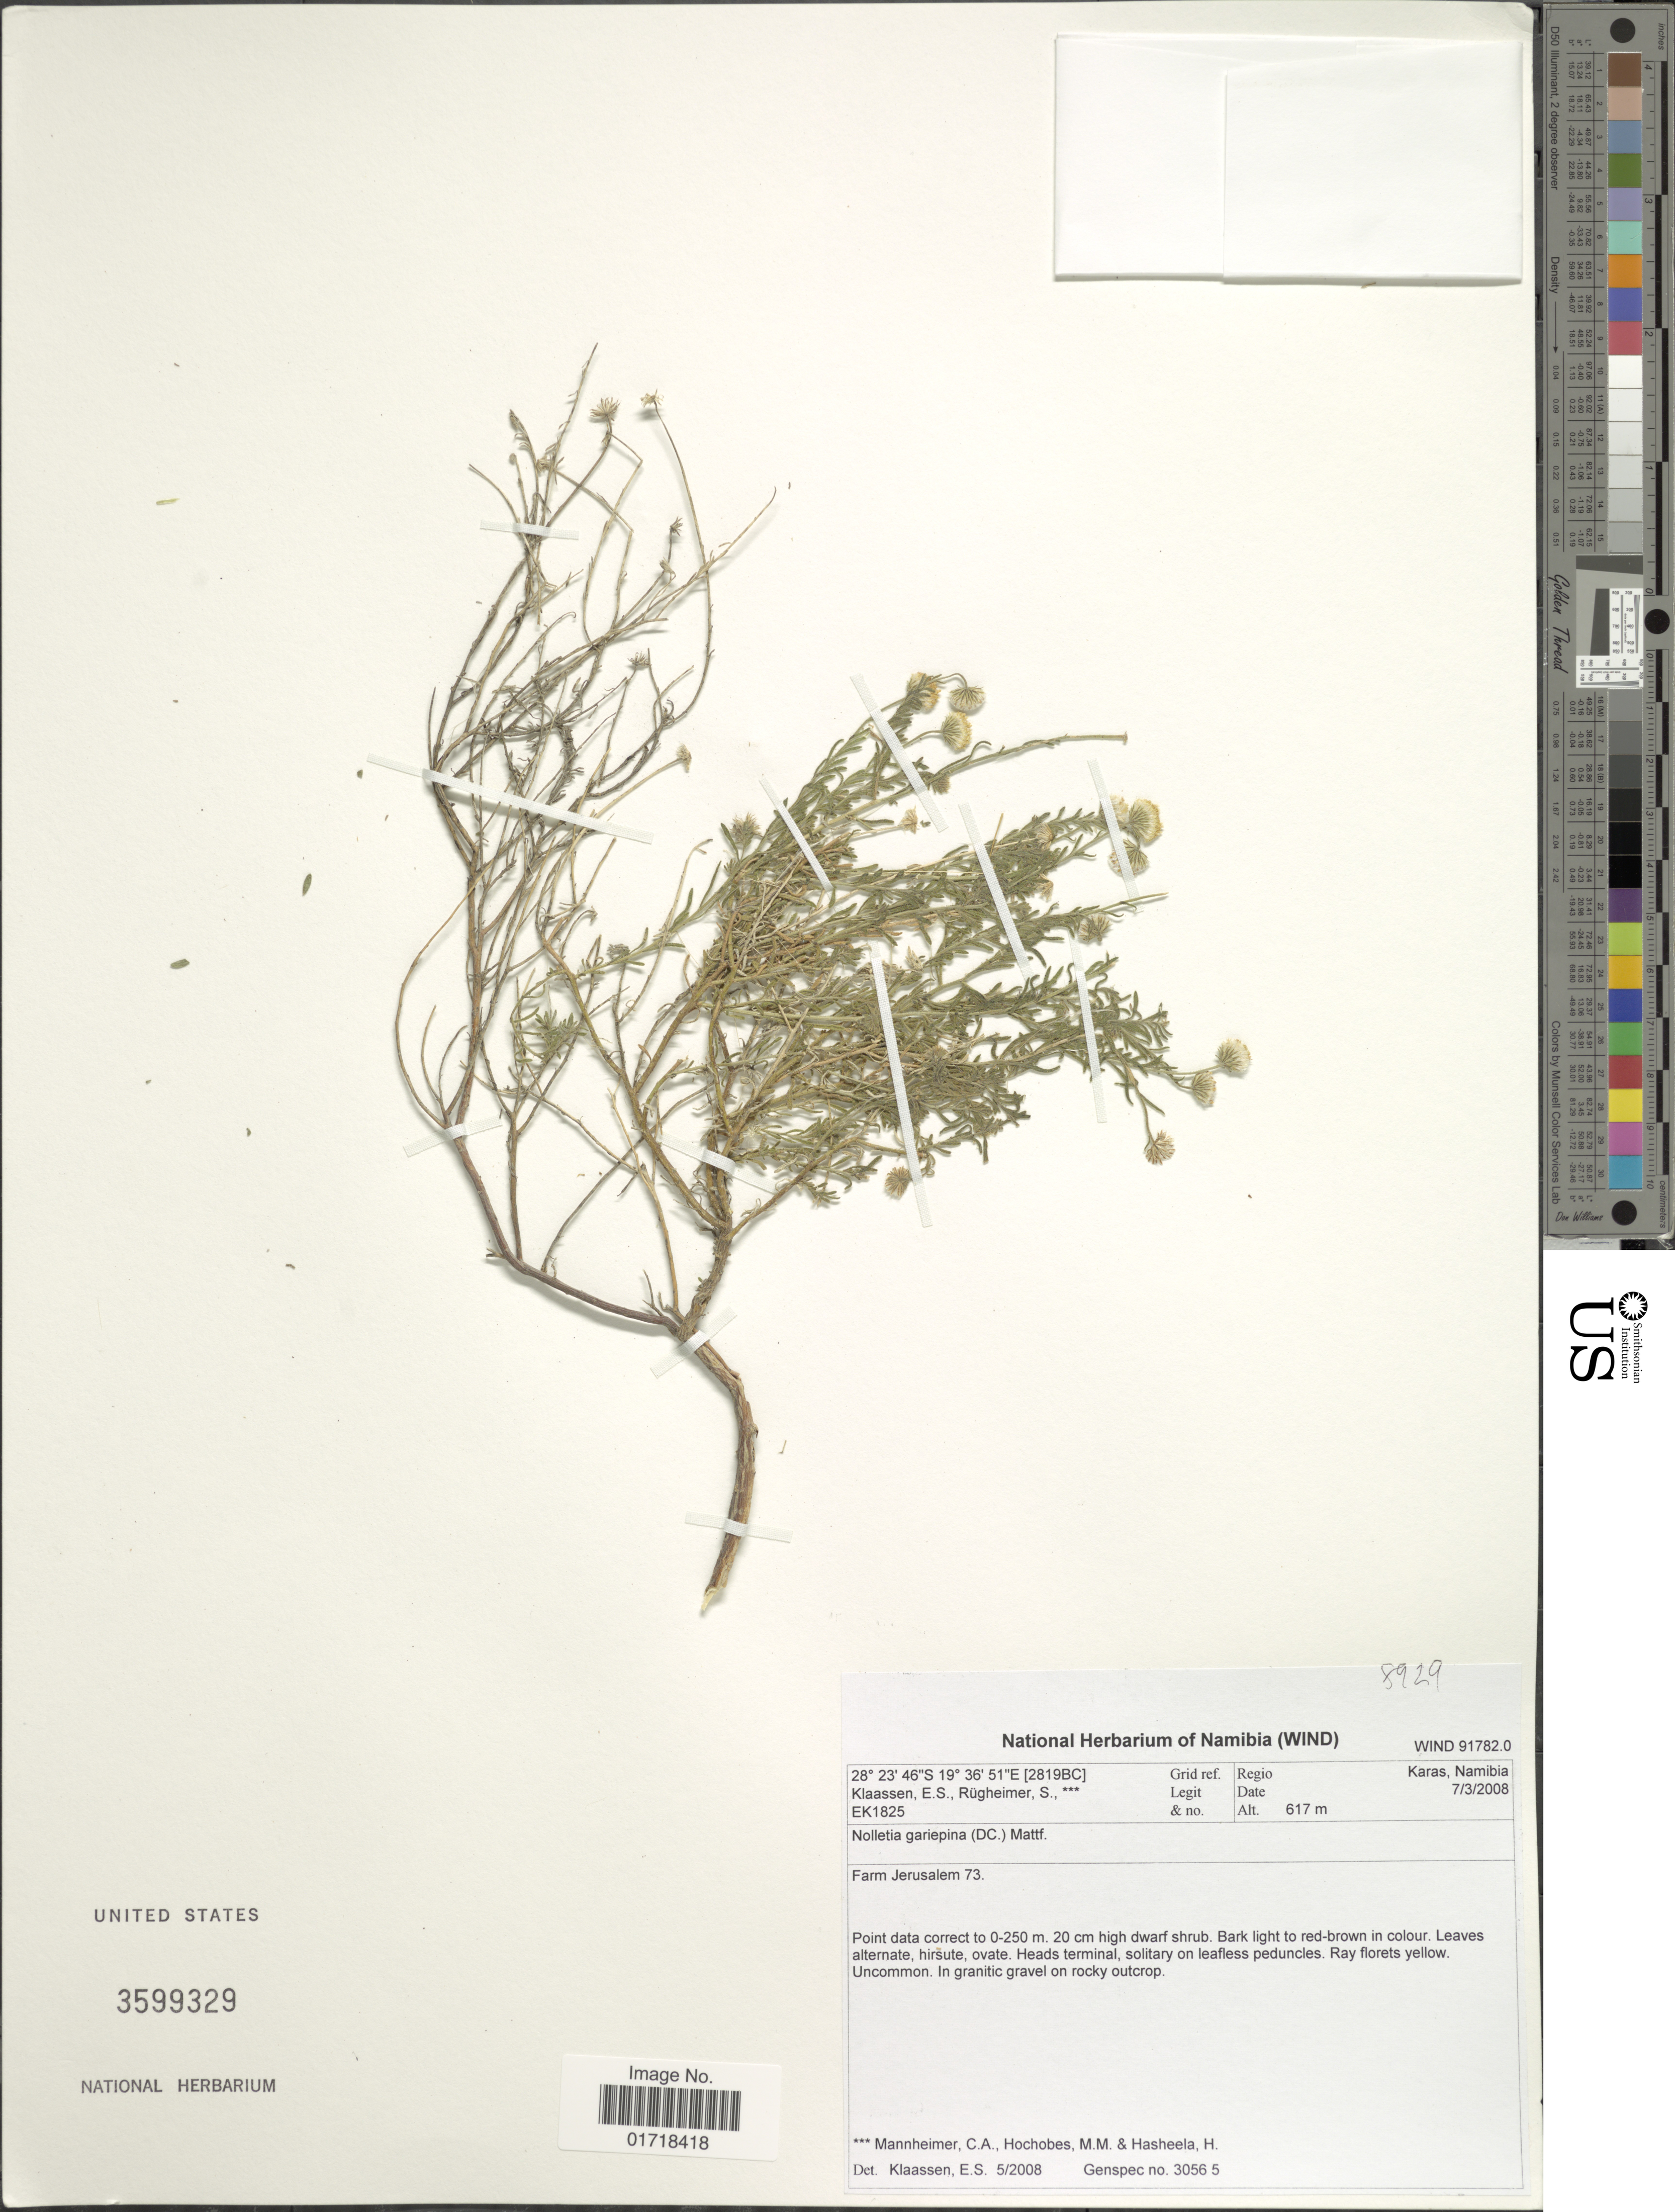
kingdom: Plantae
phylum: Tracheophyta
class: Magnoliopsida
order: Asterales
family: Asteraceae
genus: Nolletia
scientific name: Nolletia gariepina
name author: (DC.) Mattf.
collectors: E. S. Klaassen, S. Rugheimer, C. A. Mannheimer & M. Hochobes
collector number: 1825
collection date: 2008-03-07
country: Namibia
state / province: Karas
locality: Farm Jerusalem 73.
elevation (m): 617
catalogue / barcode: US 3599329